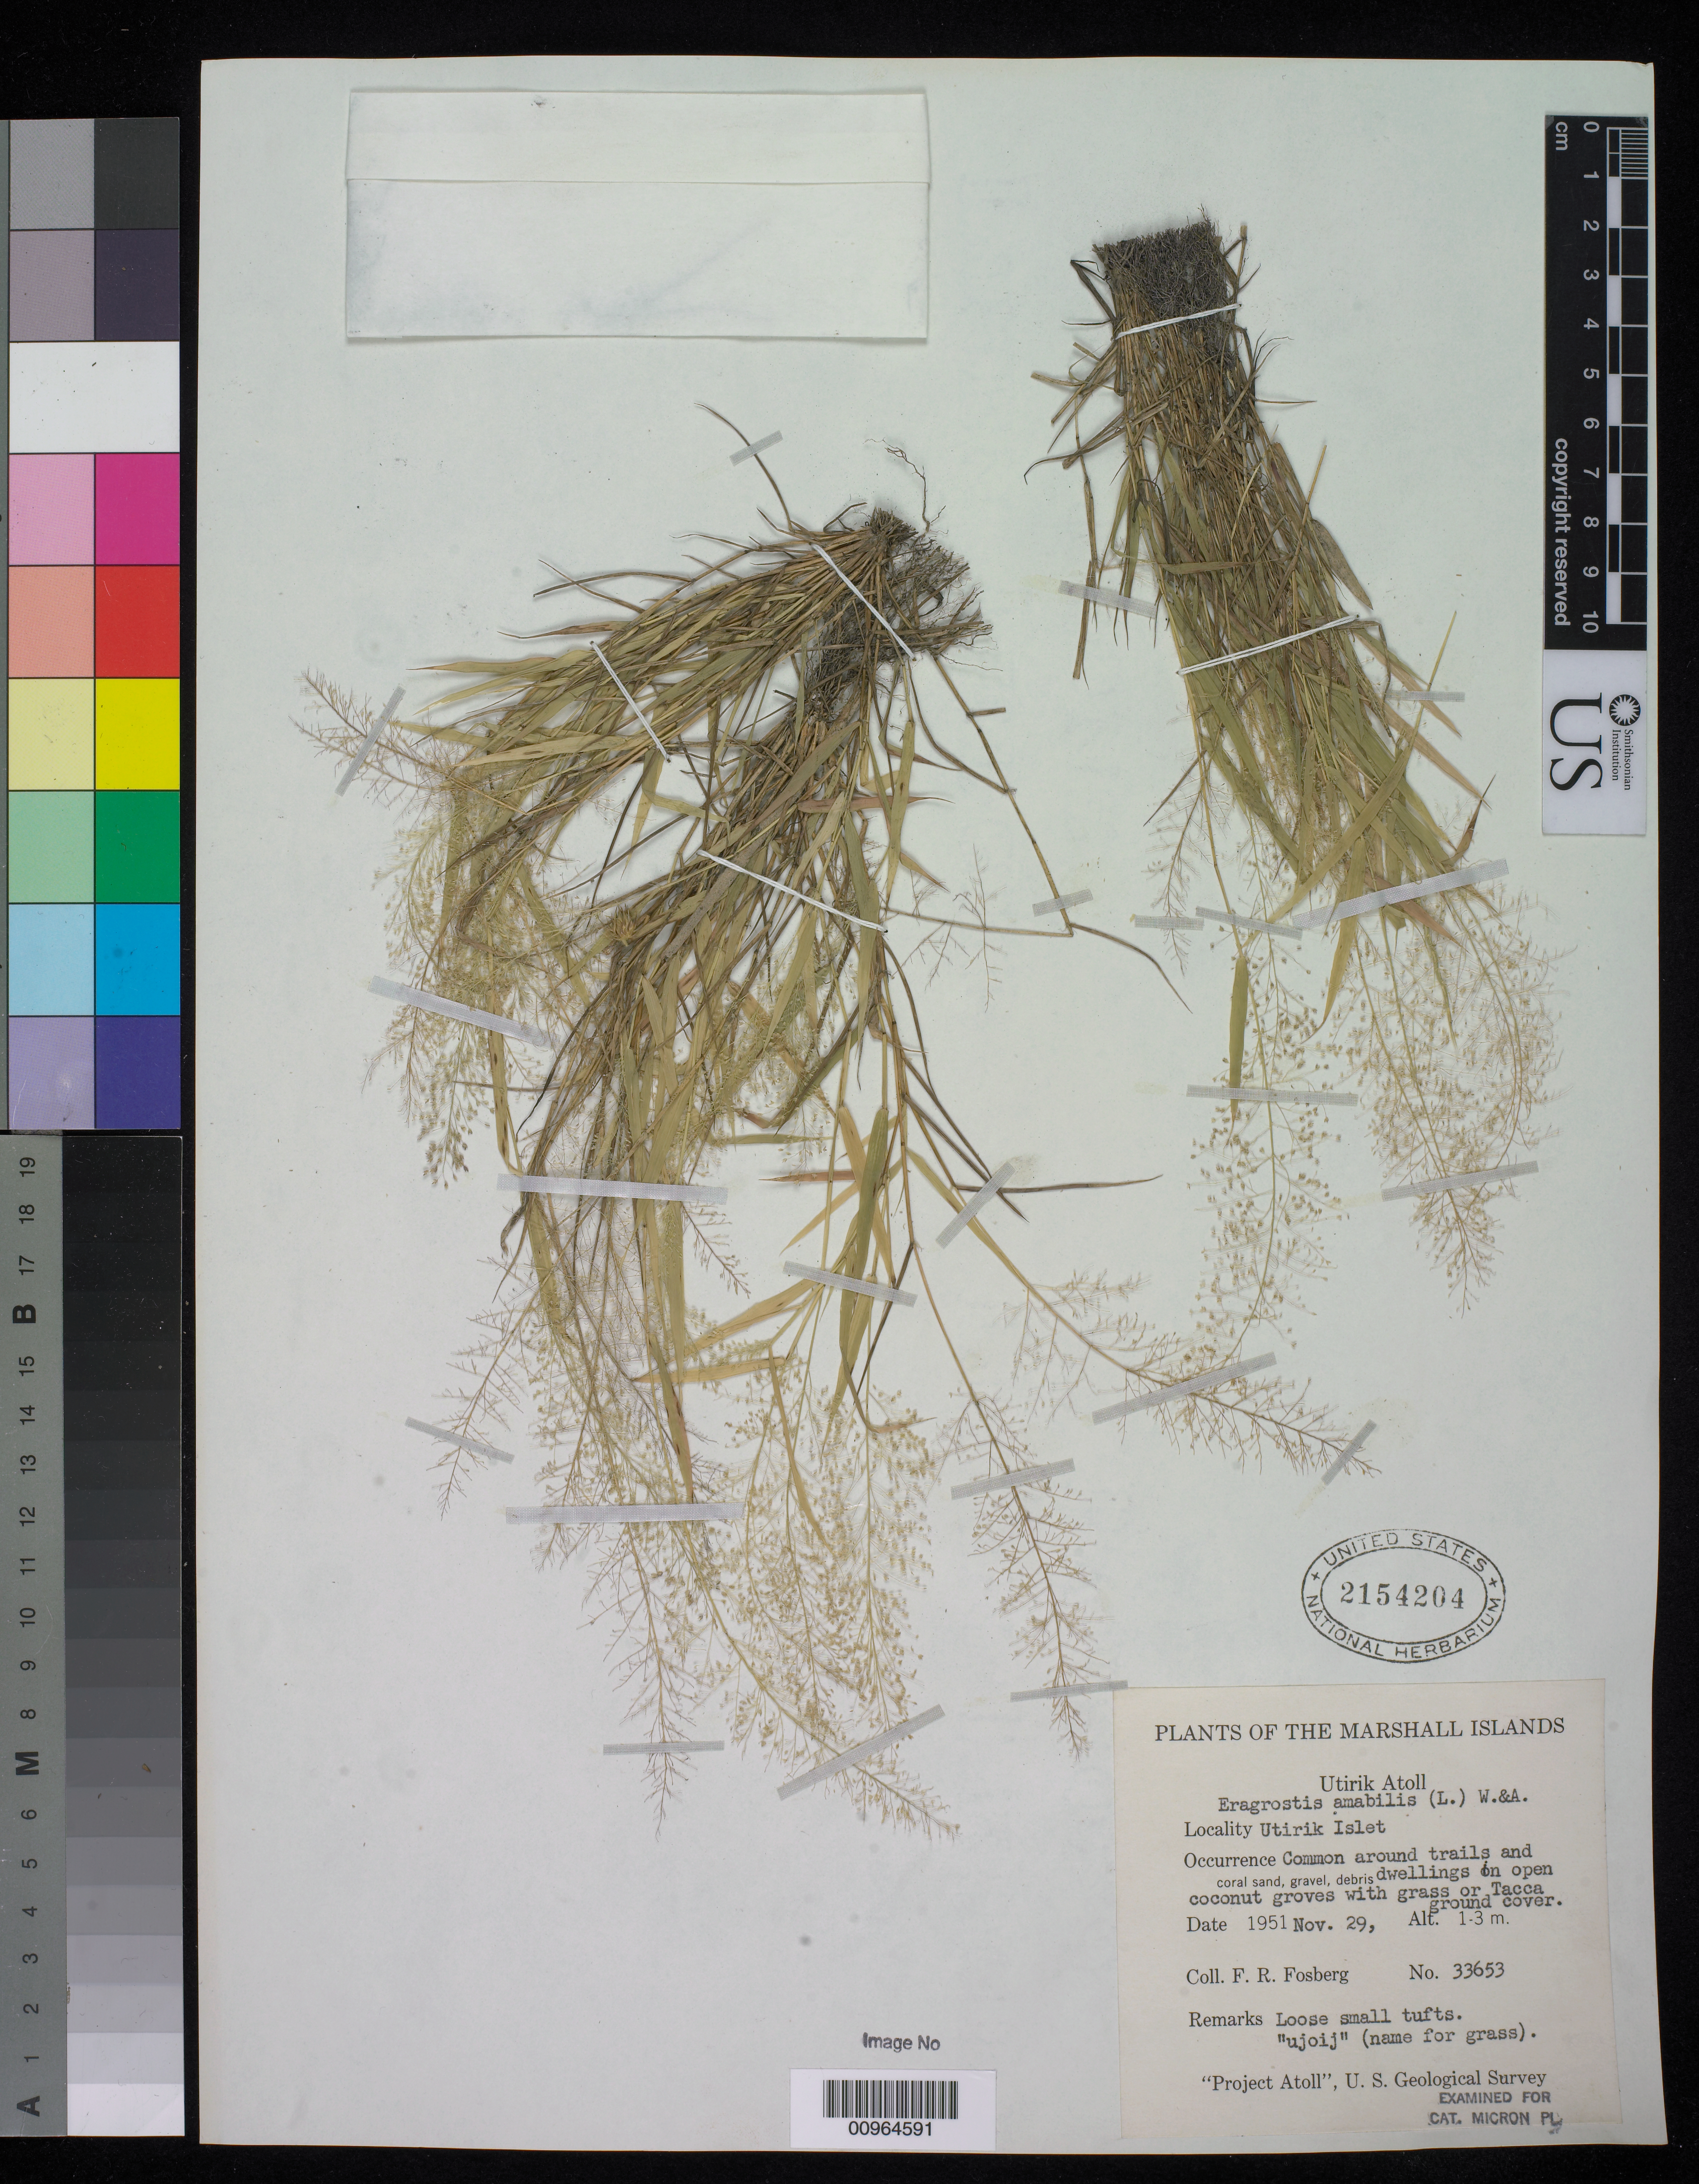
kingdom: Plantae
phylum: Tracheophyta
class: Liliopsida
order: Poales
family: Poaceae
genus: Eragrostis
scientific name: Eragrostis tenella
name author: (L.) P. Beauv. ex Roem. & Schult.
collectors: F. R. Fosberg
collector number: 33653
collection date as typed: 29 Nov 1951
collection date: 1951-11-29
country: Marshall Islands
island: Utrik [Utirik] Atoll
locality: Utirik Islet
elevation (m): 1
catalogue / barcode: US 2154204